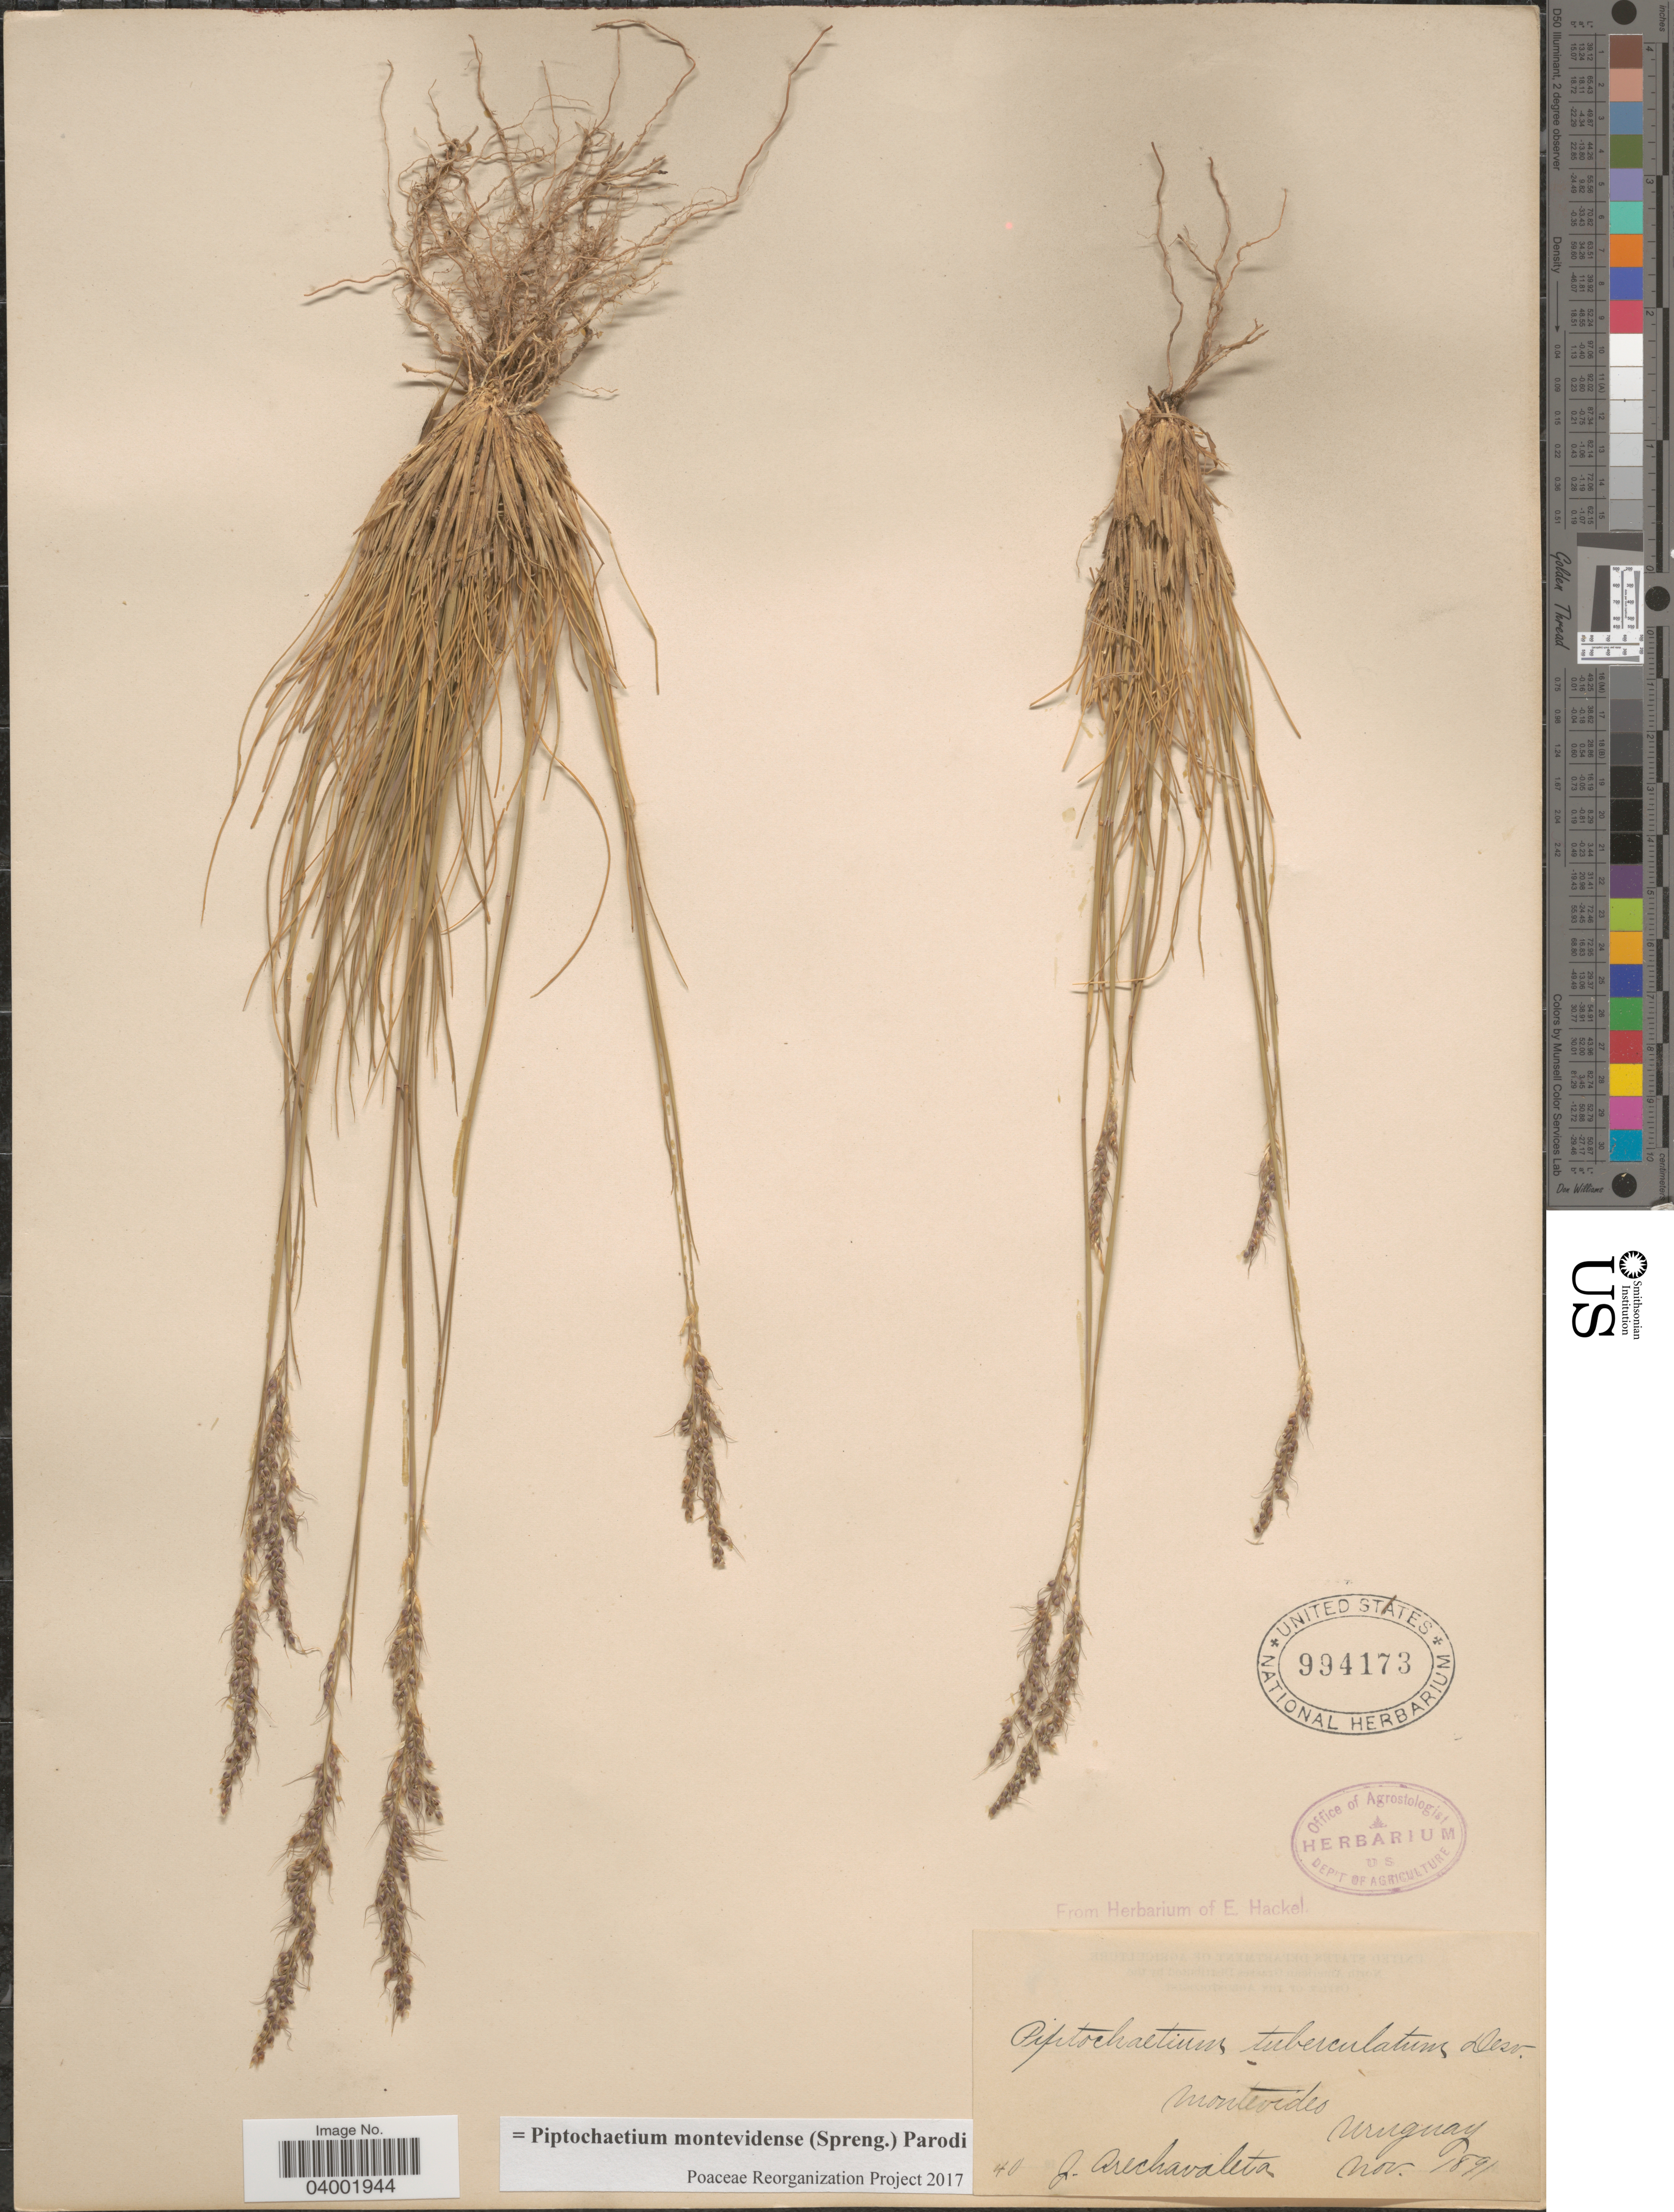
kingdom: Plantae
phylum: Tracheophyta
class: Liliopsida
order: Poales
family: Poaceae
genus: Piptochaetium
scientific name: Piptochaetium montevidense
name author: (Spreng.) Parodi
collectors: J. Arechavaleta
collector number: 40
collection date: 1891-11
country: Uruguay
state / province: Montevideo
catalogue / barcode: US 994173